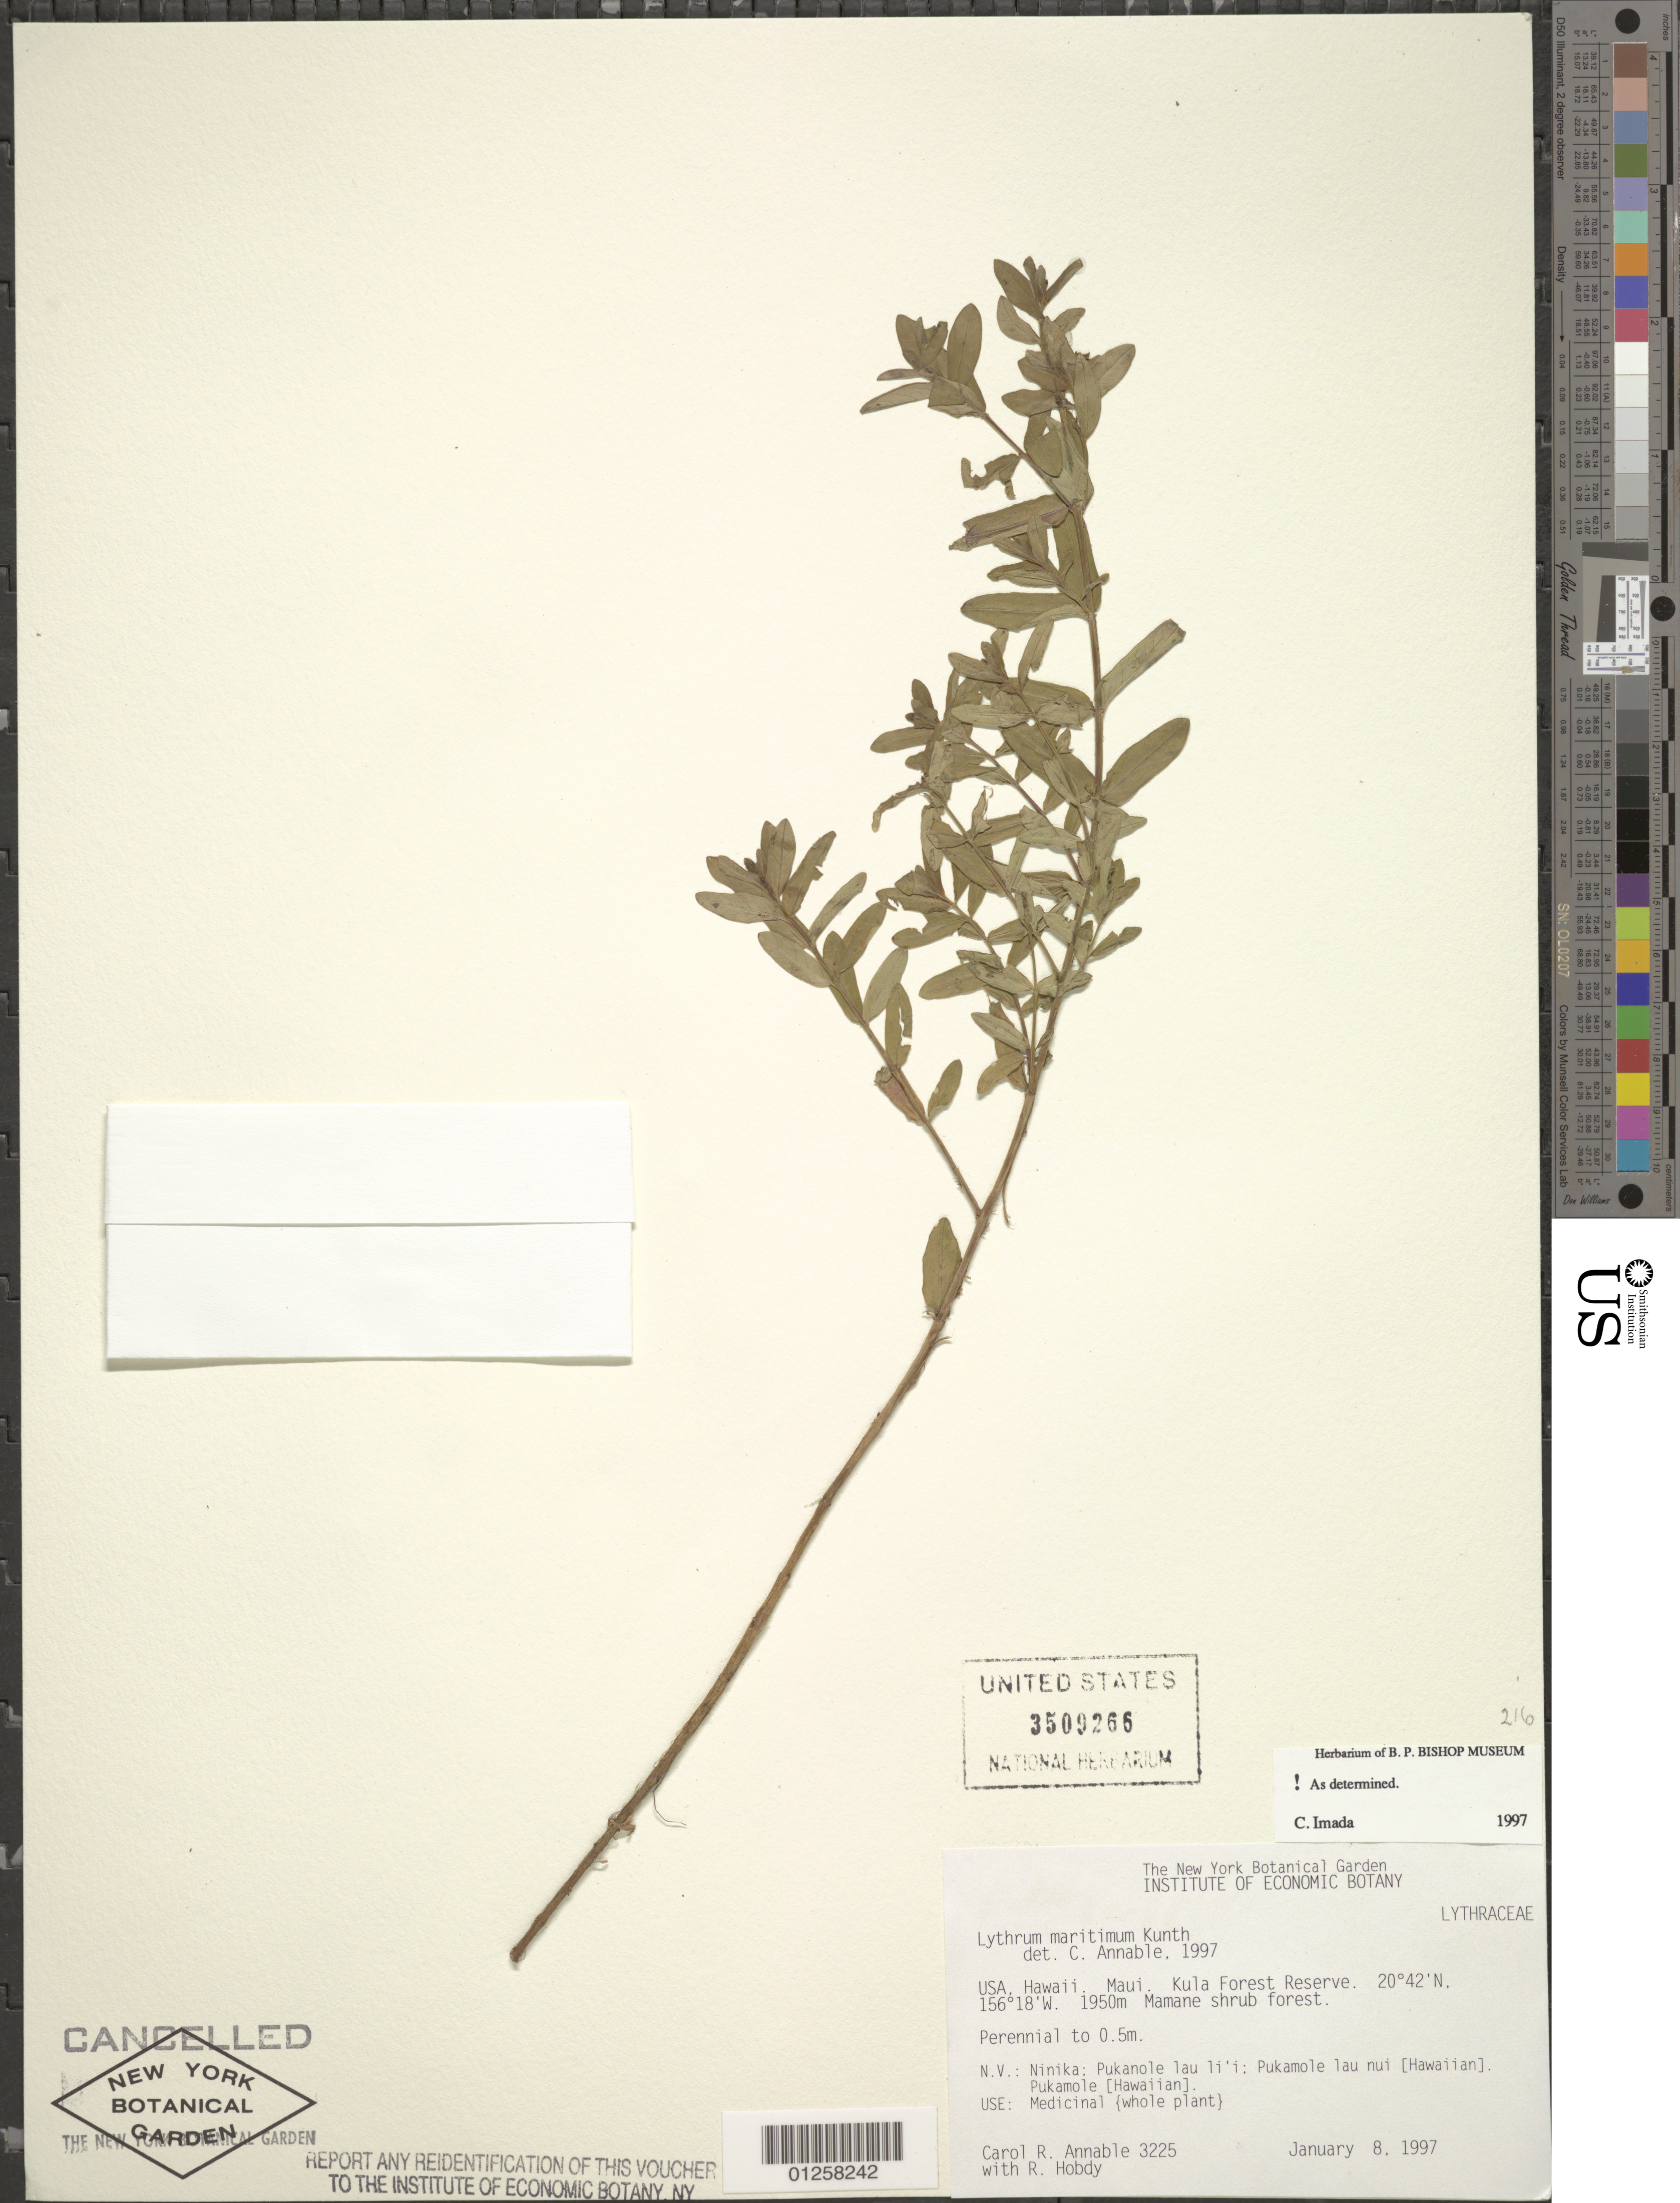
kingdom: Plantae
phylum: Tracheophyta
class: Magnoliopsida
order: Myrtales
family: Lythraceae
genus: Lythrum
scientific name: Lythrum maritimum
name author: Kunth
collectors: C. R. Annable & R. Hobdy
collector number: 3225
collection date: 1997-01-08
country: United States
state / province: Hawaii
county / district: Maui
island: Maui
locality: Kula Forest Reserve.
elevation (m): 1950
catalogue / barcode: US 3509266